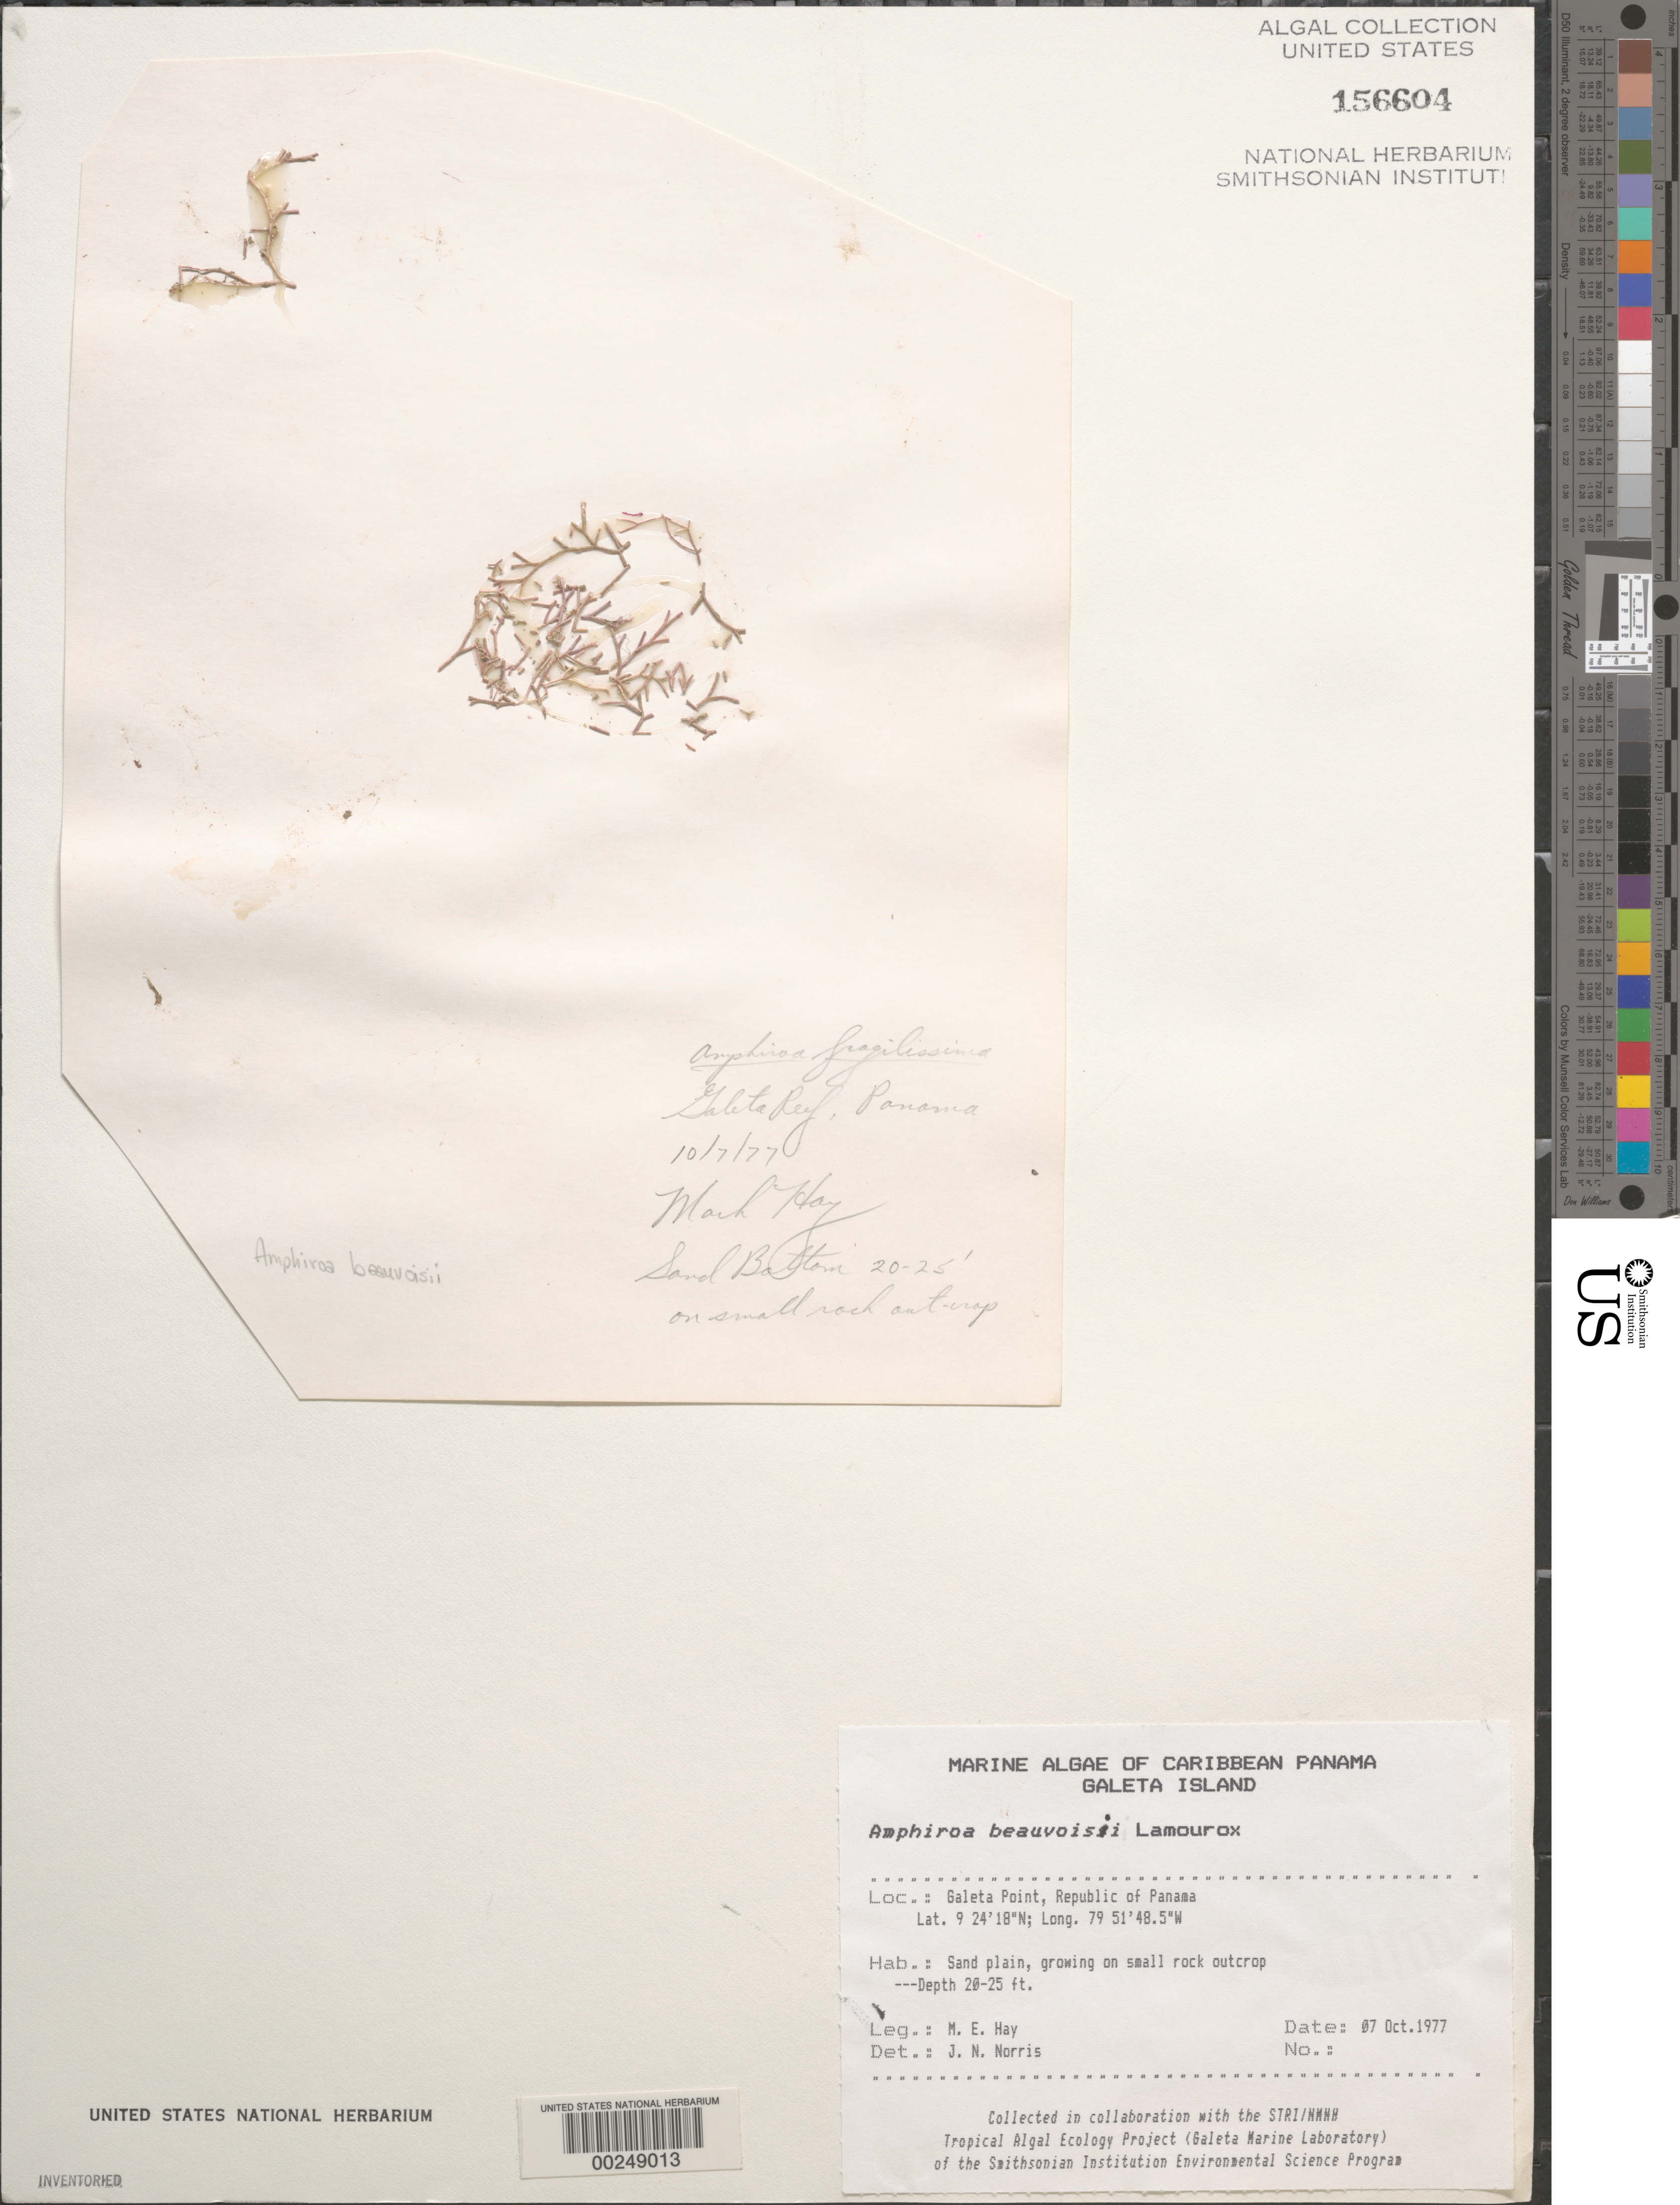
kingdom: Plantae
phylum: Rhodophyta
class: Florideophyceae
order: Corallinales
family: Lithophyllaceae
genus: Amphiroa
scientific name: Amphiroa beauvoisii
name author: J.V.Lamouroux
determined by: Norris, James N.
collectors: M. E. Hay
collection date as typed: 07 Oct 1977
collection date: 1977-10-07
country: Panama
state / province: Colón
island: Galeta Island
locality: Galeta Point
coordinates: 9 24' 18" N, 79 51' 48.5" W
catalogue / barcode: US 156604